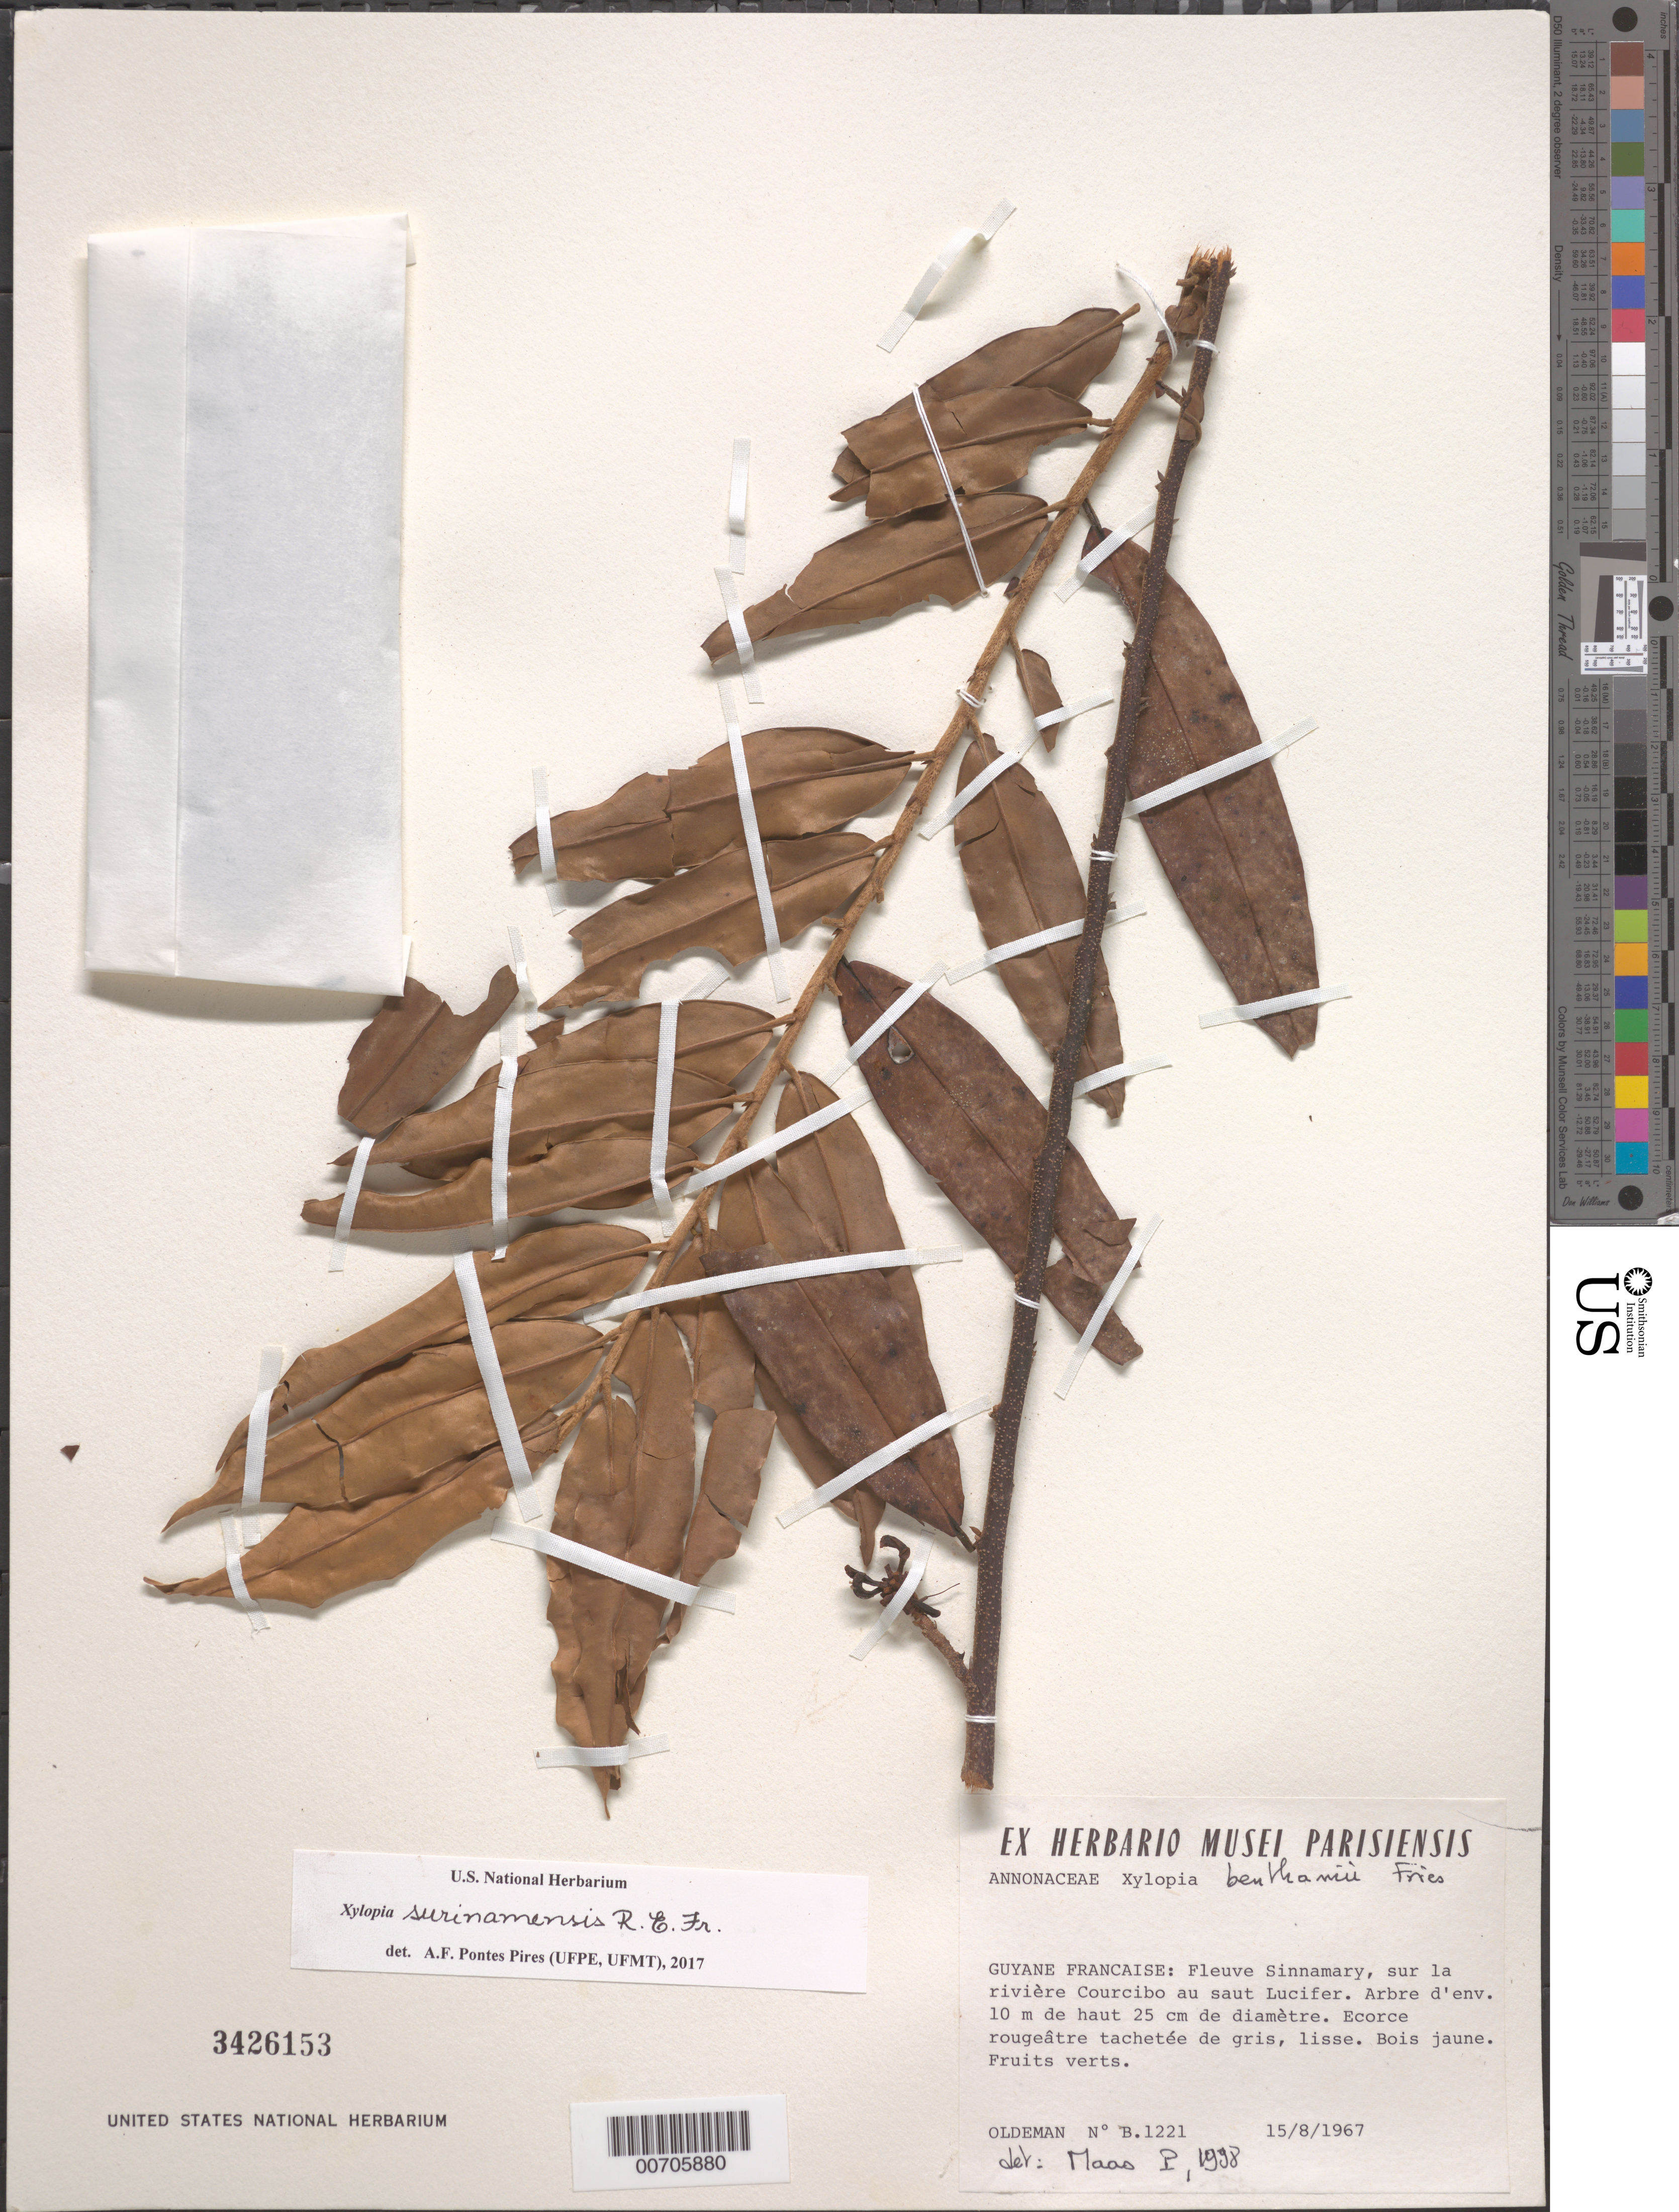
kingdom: Plantae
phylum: Tracheophyta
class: Magnoliopsida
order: Magnoliales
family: Annonaceae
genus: Xylopia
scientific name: Xylopia surinamensis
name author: R.E. Fr.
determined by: Pontes-Pires, Aline Fernandes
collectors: R. Oldeman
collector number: B 1221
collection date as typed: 15-Aug-67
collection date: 1967-08-15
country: French Guiana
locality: Fleuve Sinnamary, sur la Rivière Courcibo au saut Lucifer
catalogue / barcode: US 3436153